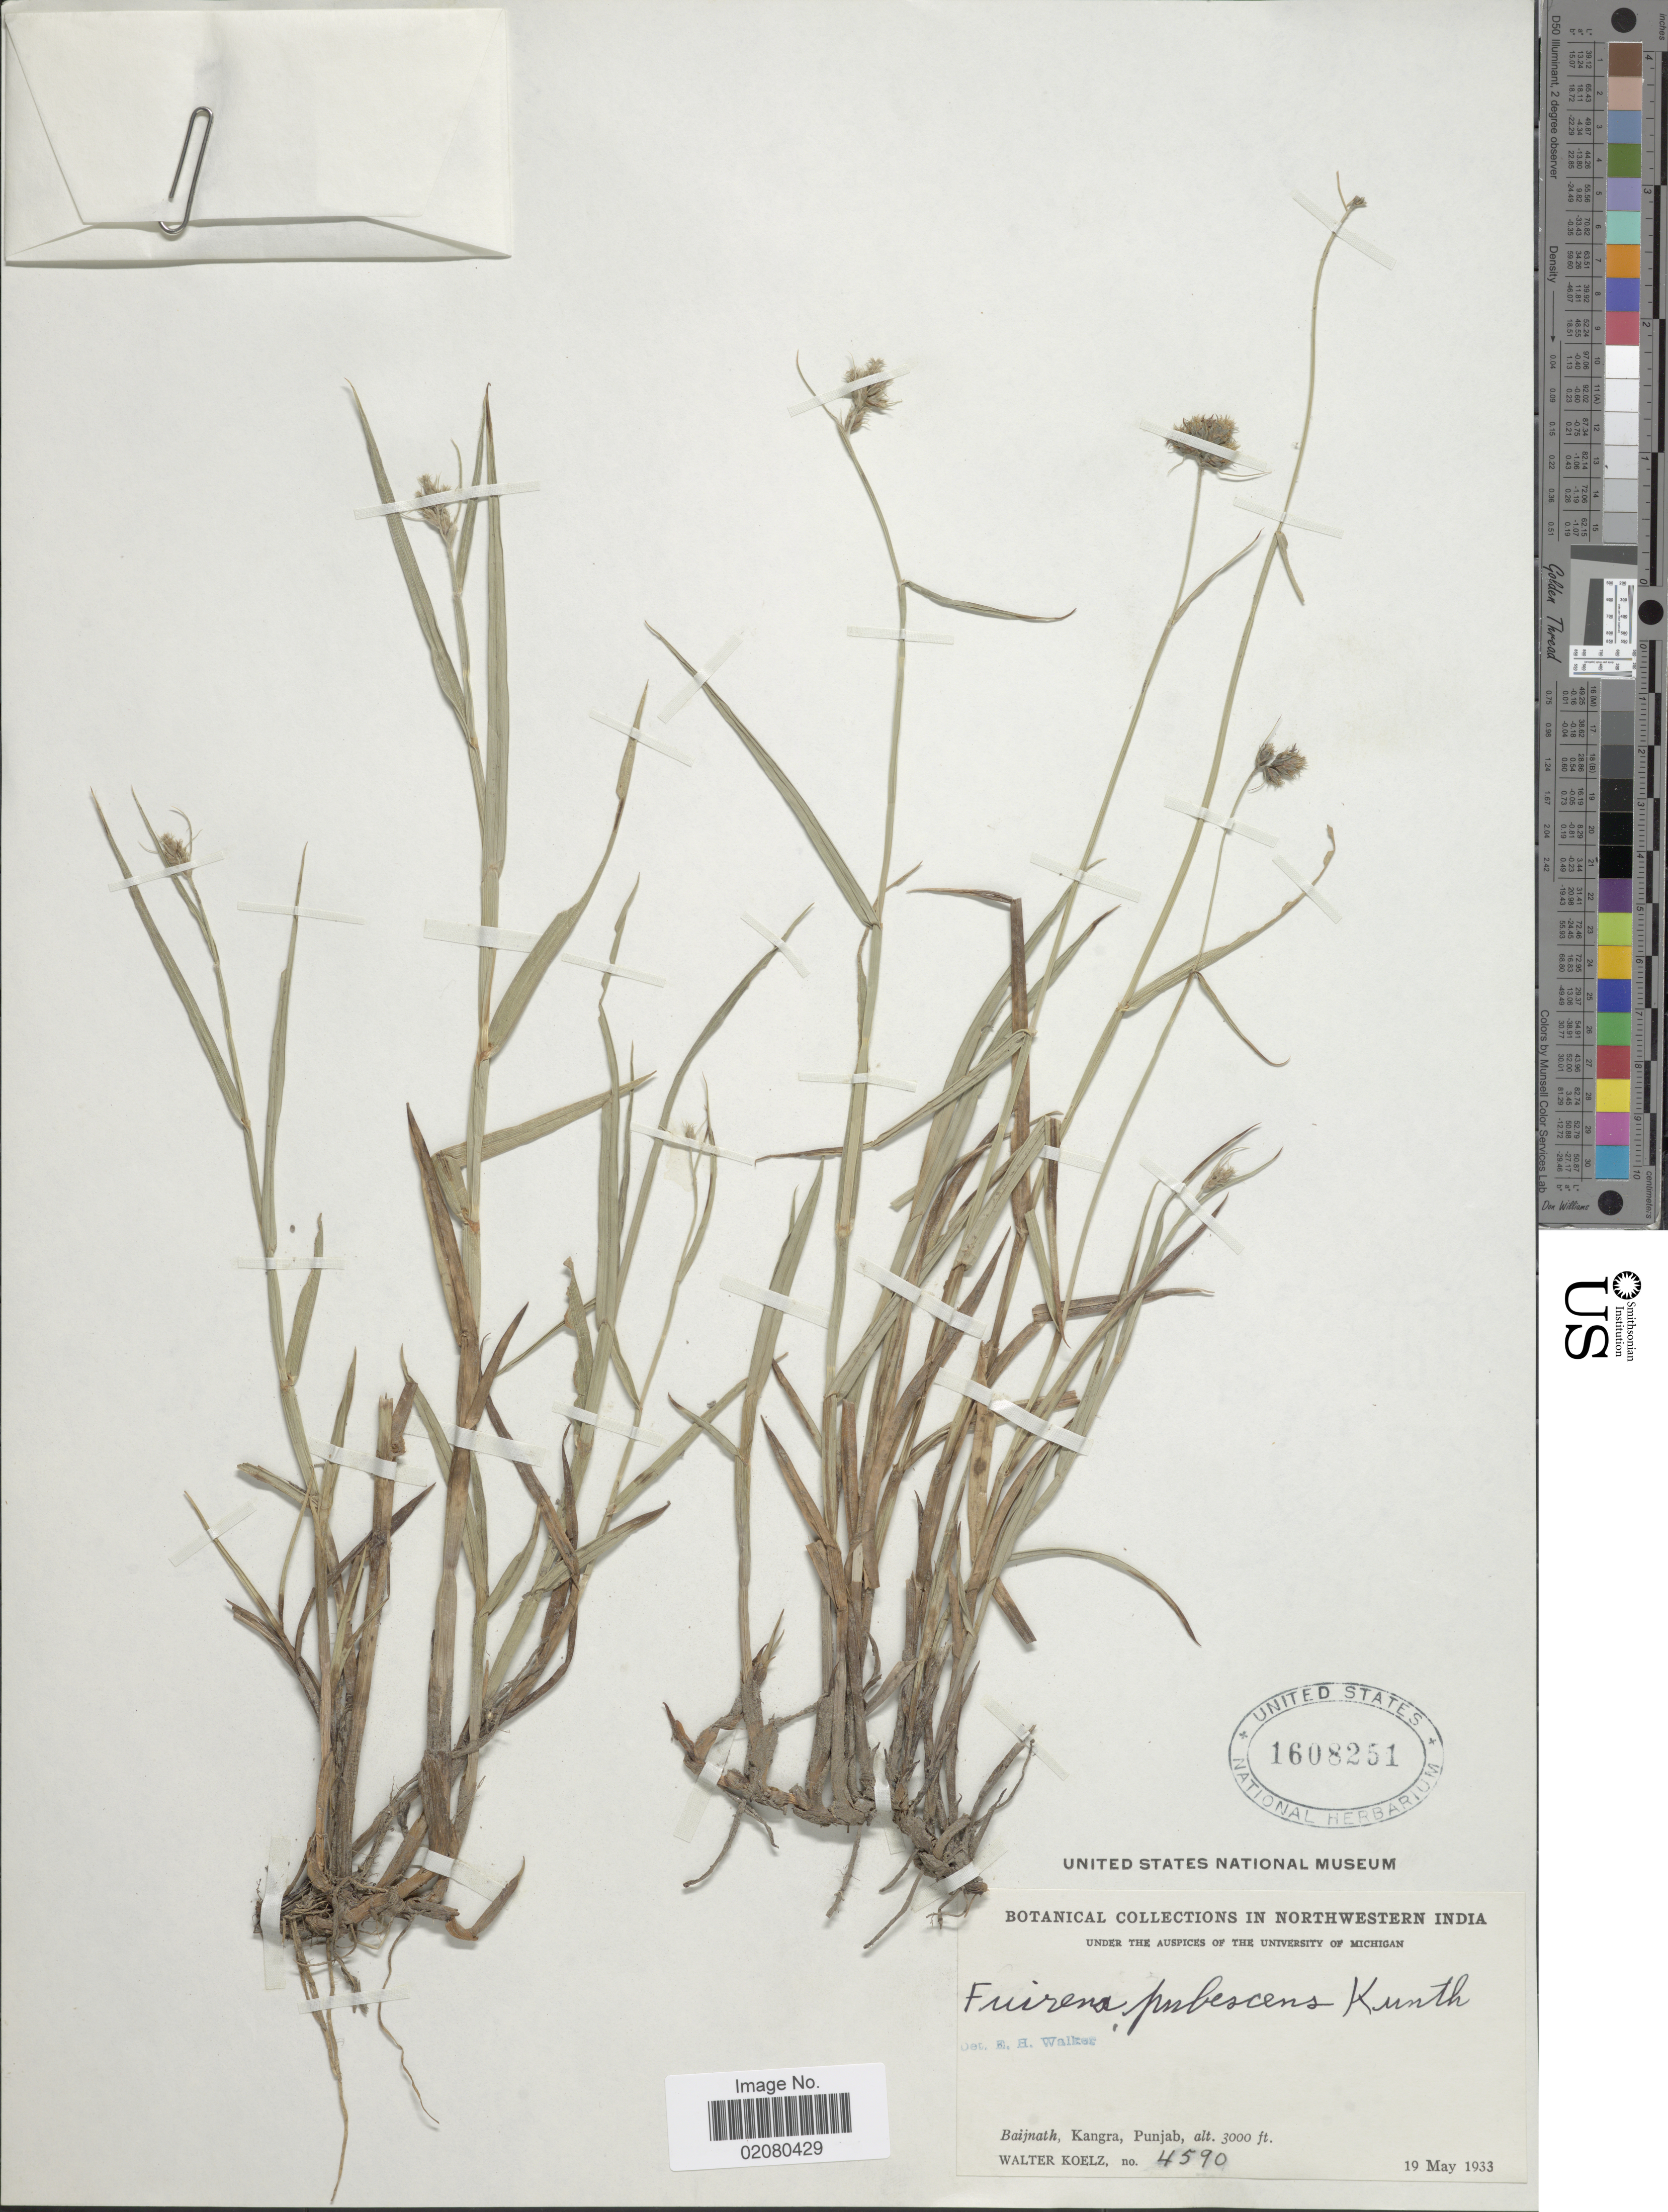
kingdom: Plantae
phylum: Tracheophyta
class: Liliopsida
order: Poales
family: Cyperaceae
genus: Fuirena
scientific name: Fuirena pubescens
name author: (Poir.) Kunth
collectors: W. N. Koelz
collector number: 4590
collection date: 1933-05-19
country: India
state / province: Punjab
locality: Northwestern India, Baijnath, Kangra.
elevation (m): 914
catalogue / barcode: US 1608251